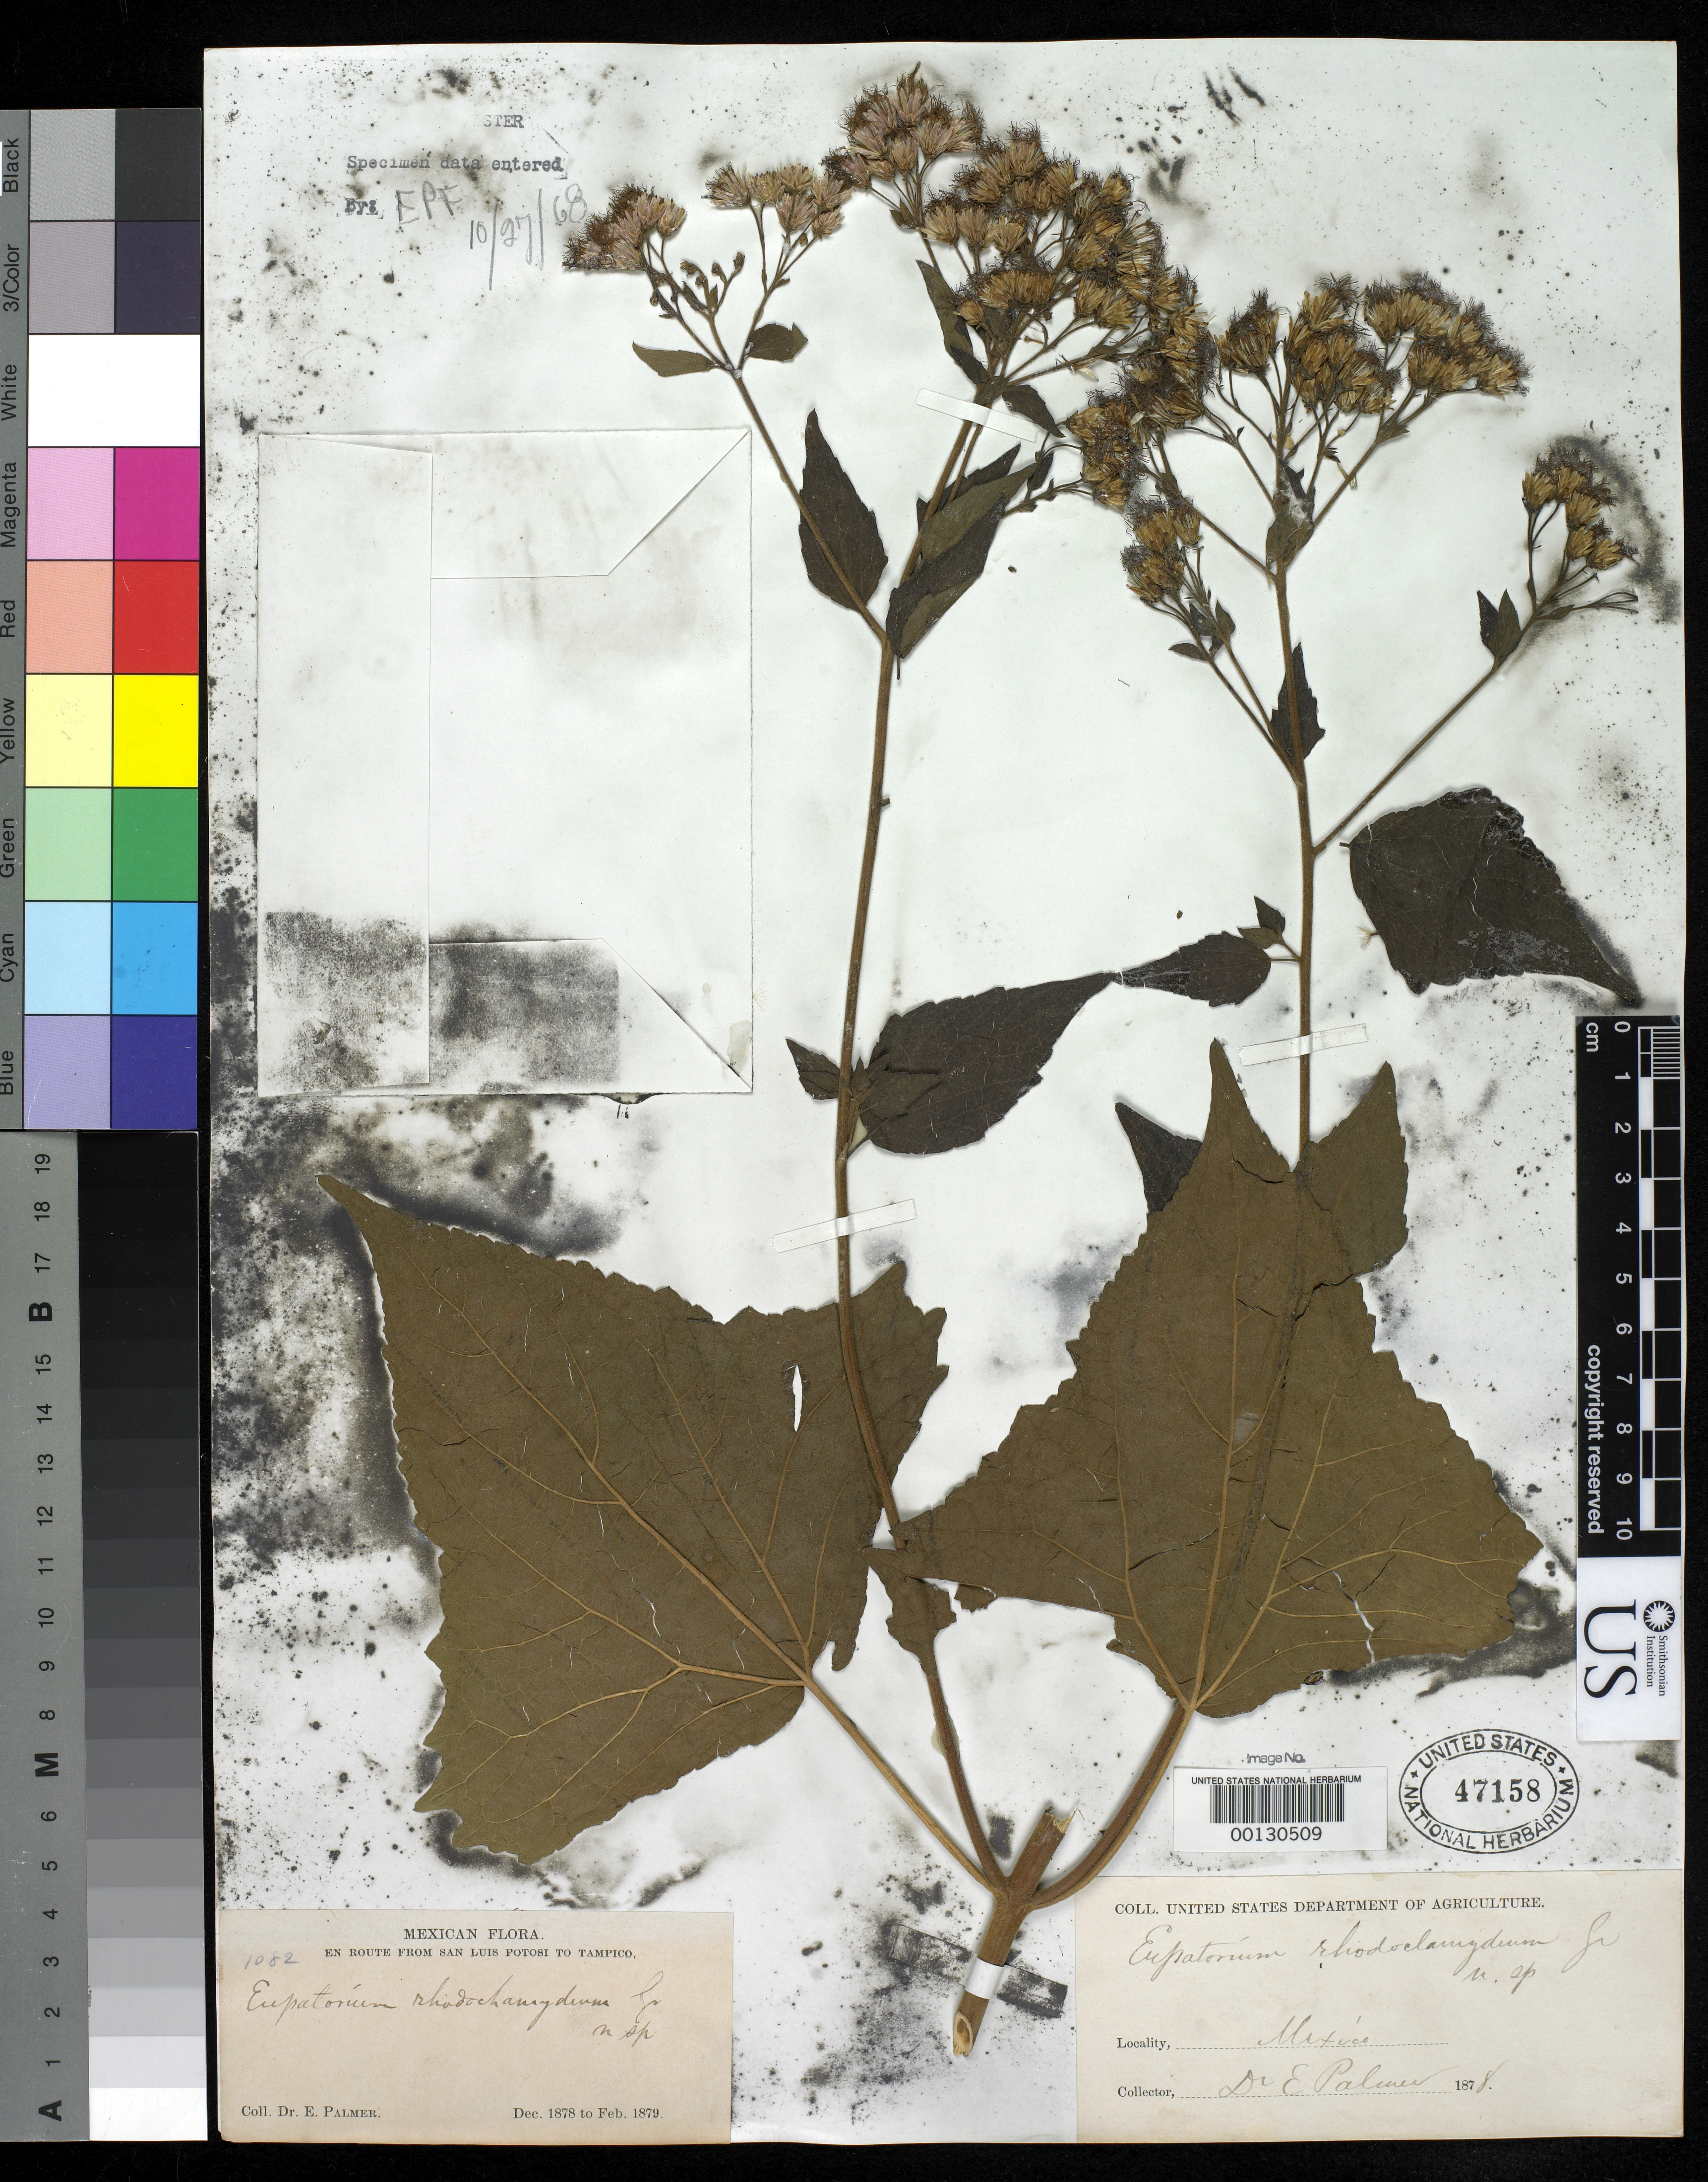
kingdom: Plantae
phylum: Tracheophyta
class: Magnoliopsida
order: Asterales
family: Asteraceae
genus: Eupatorium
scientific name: Eupatorium rhodochlamydeum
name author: A. Gray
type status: Isotype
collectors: E. Palmer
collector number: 1082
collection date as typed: Dec 1878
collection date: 1878-12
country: Mexico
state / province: San Luis Potosi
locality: Tampico.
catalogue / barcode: US 47158